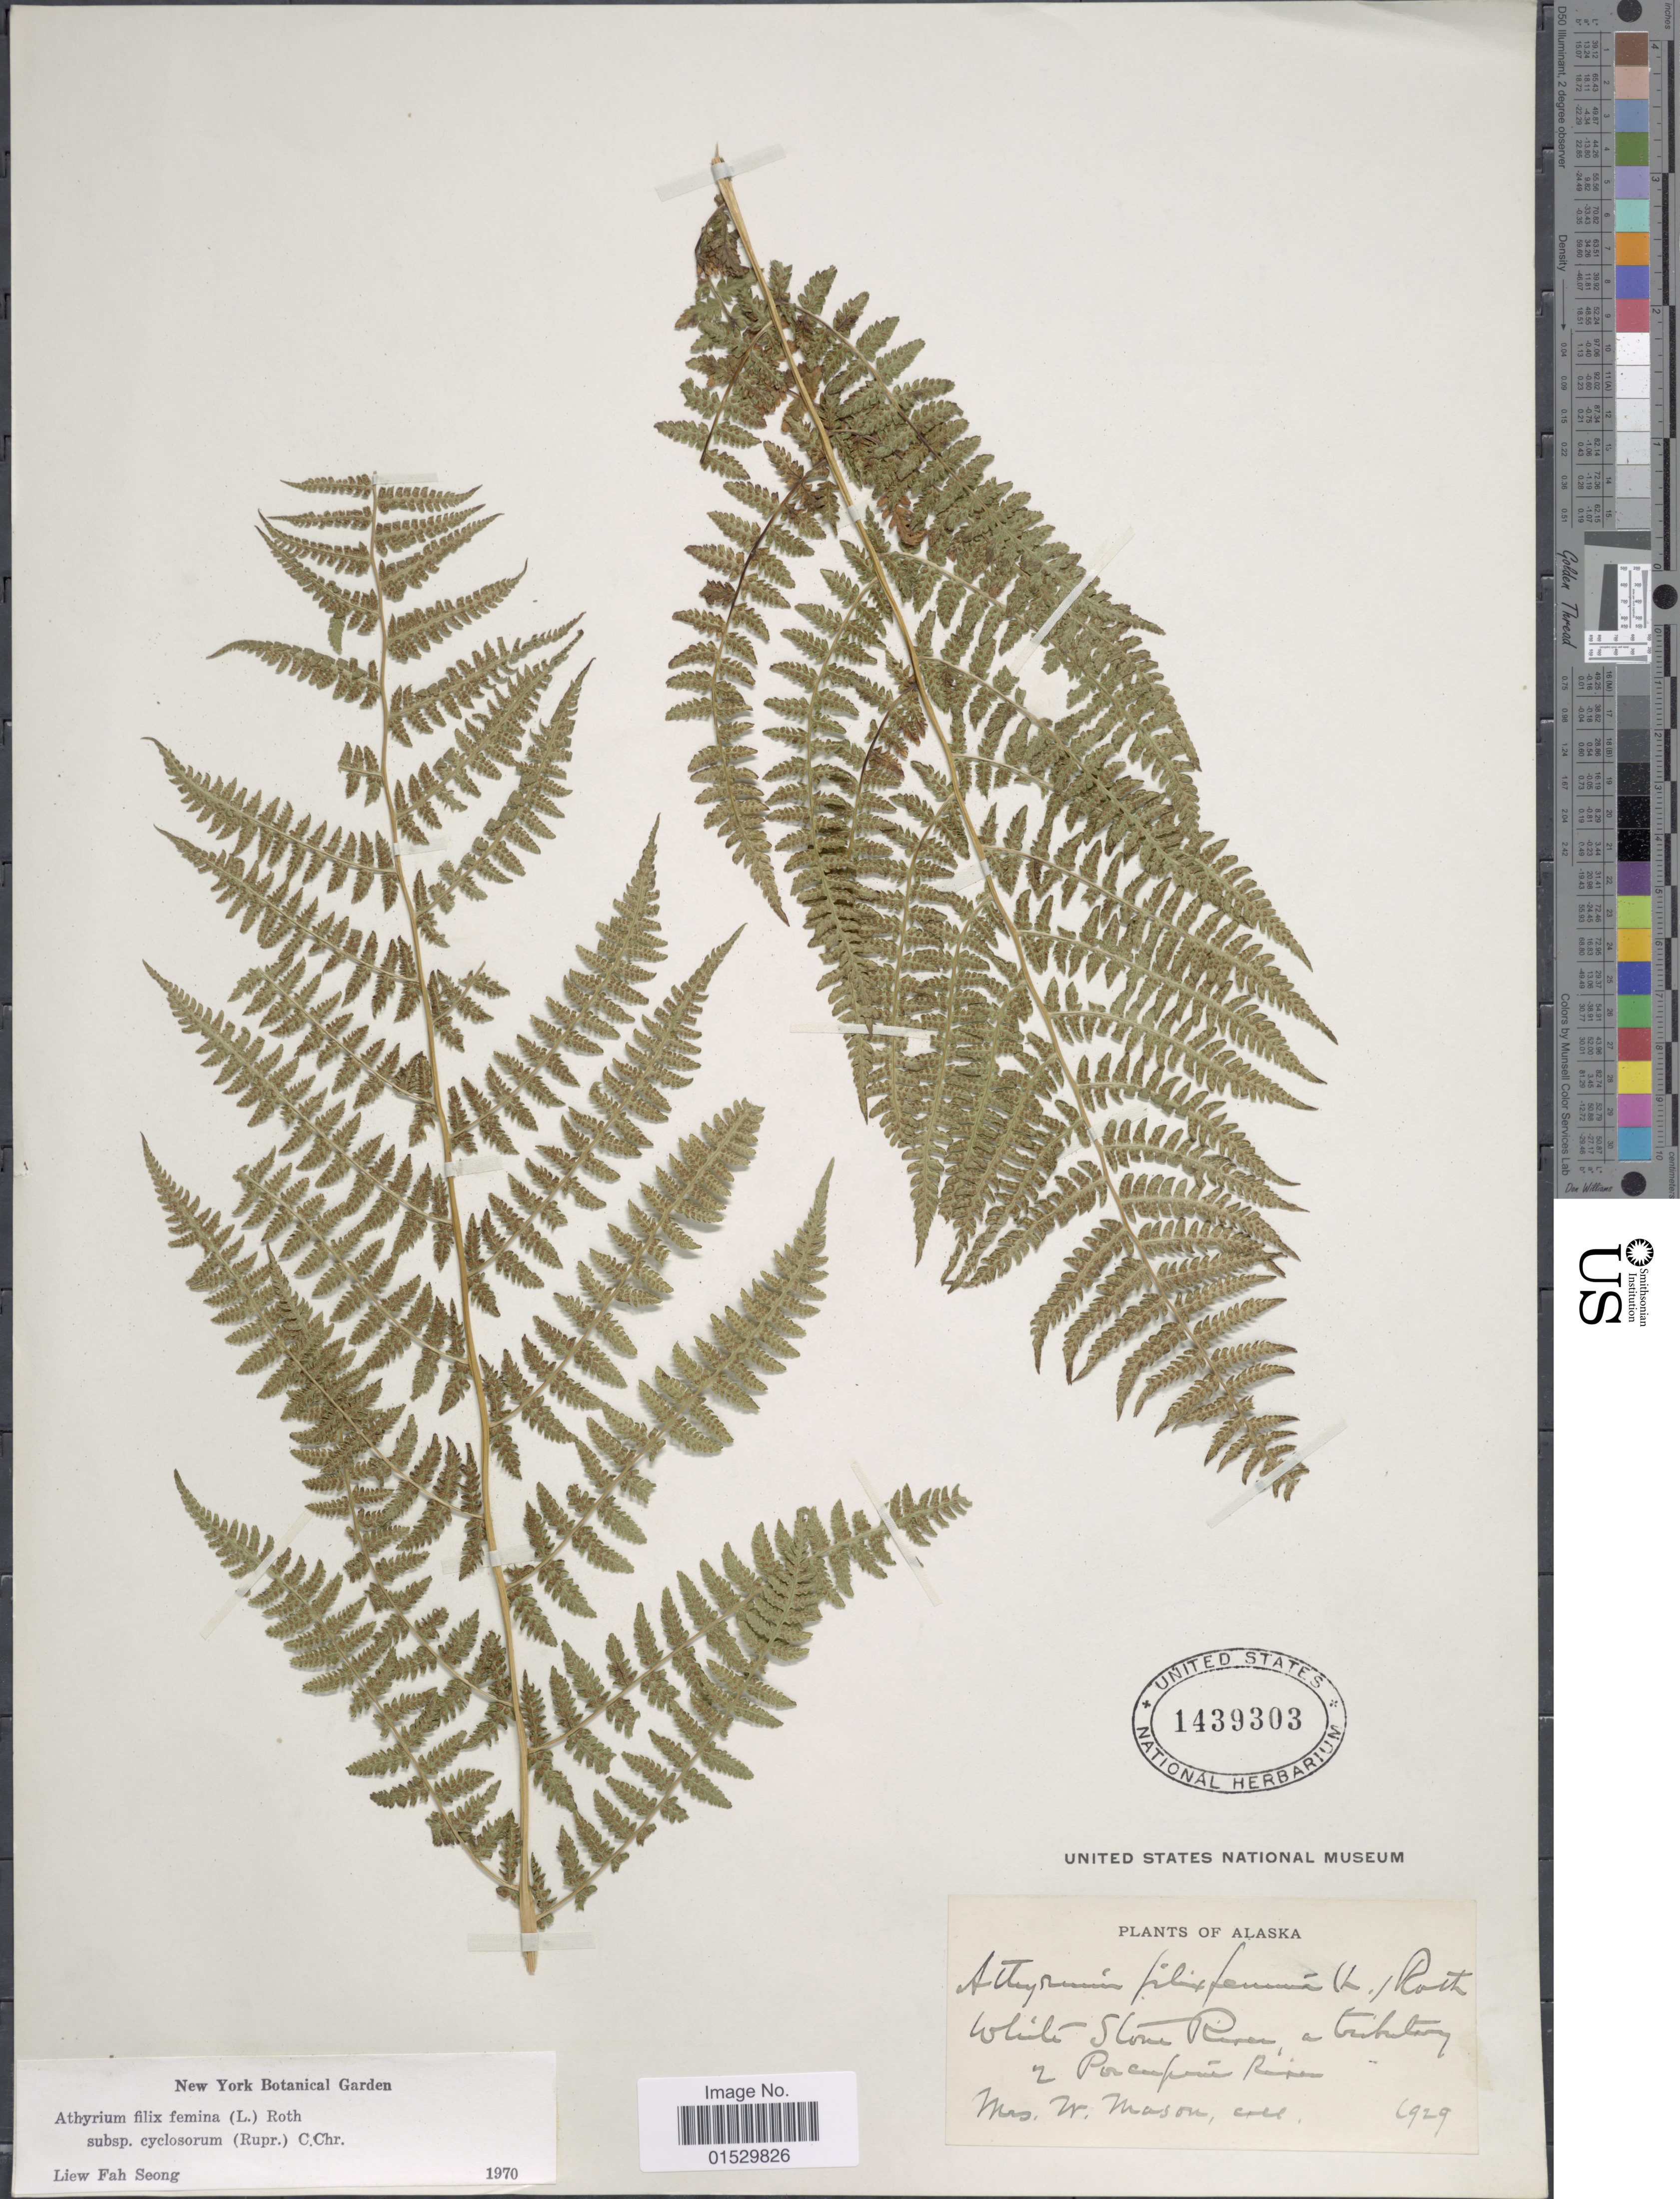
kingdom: Plantae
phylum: Tracheophyta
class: Polypodiopsida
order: Polypodiales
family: Athyriaceae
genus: Athyrium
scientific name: Athyrium filix-femina subsp. cyclosorum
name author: (Rupr.) C. Chr.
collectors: W. Mason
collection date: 1929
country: United States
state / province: Alaska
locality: White Stone River, a tributary of Pacific River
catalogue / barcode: US 1439303